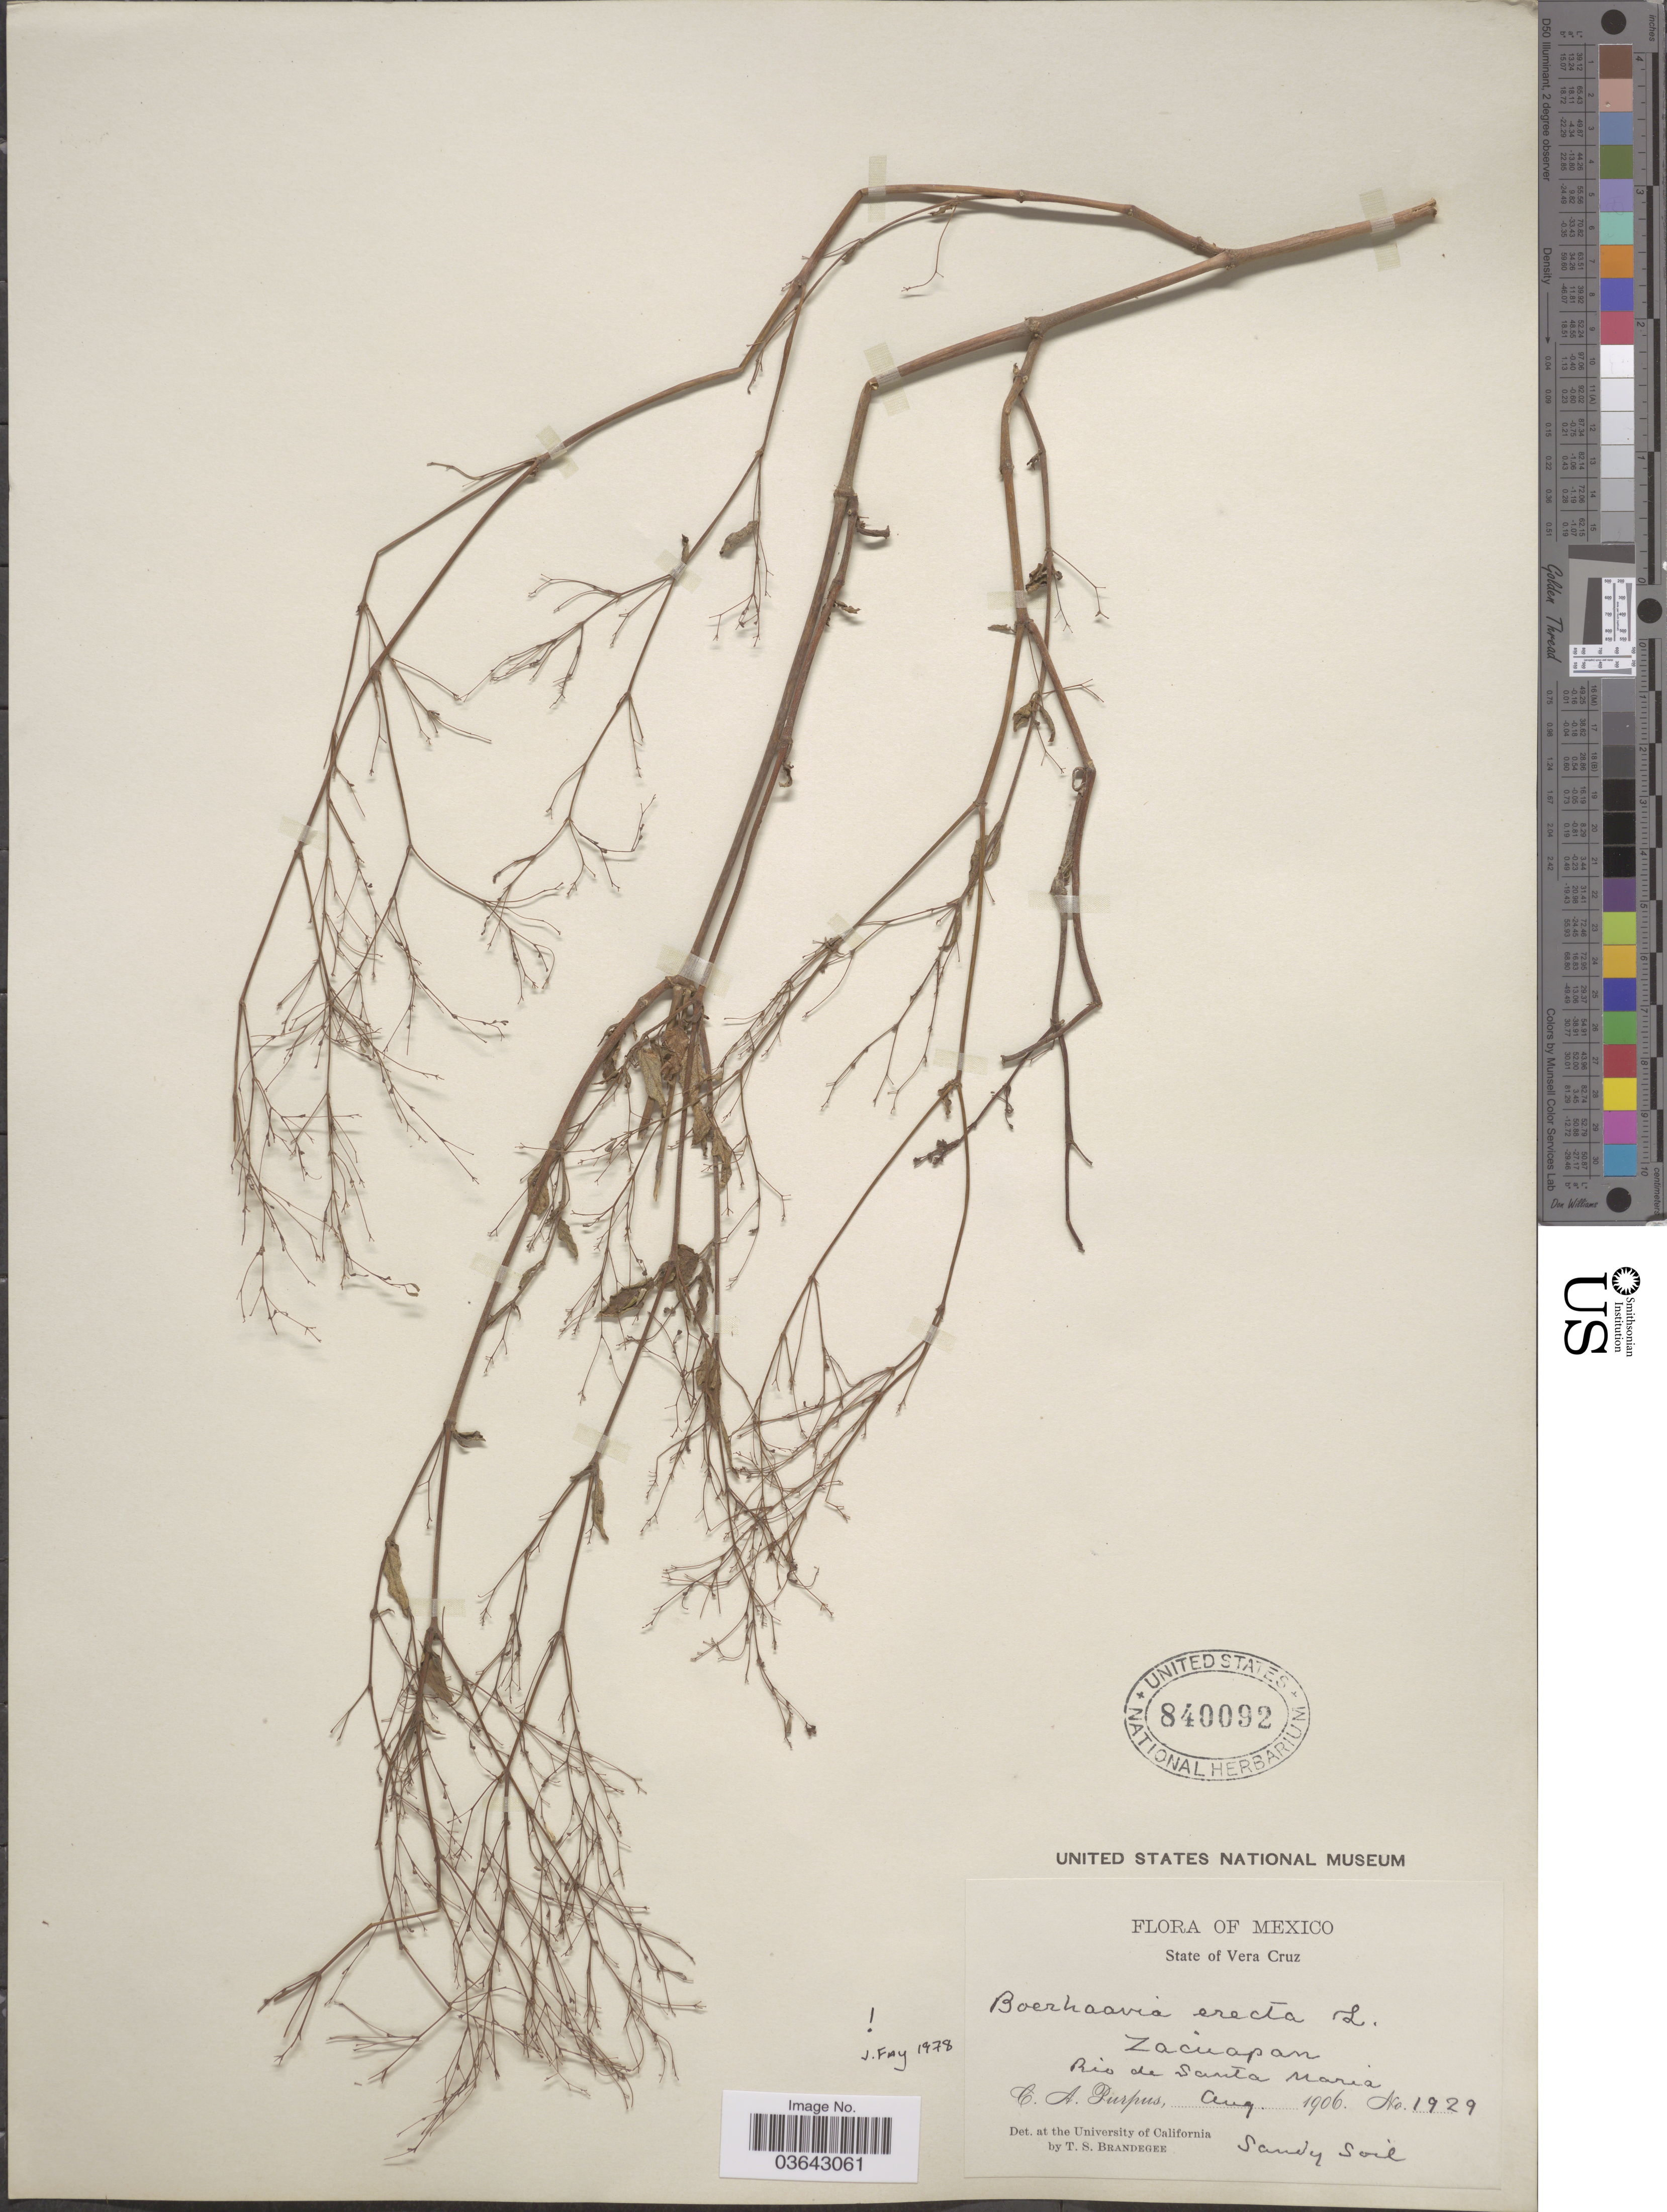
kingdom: Plantae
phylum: Tracheophyta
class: Magnoliopsida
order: Caryophyllales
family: Nyctaginaceae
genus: Boerhavia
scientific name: Boerhavia erecta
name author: L.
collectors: C. A. Purpus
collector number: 1929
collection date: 1906-08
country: Mexico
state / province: Veracruz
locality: State of Vera Cruz. Zacuapan. Rio de Santa Maria.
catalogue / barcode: US 840092